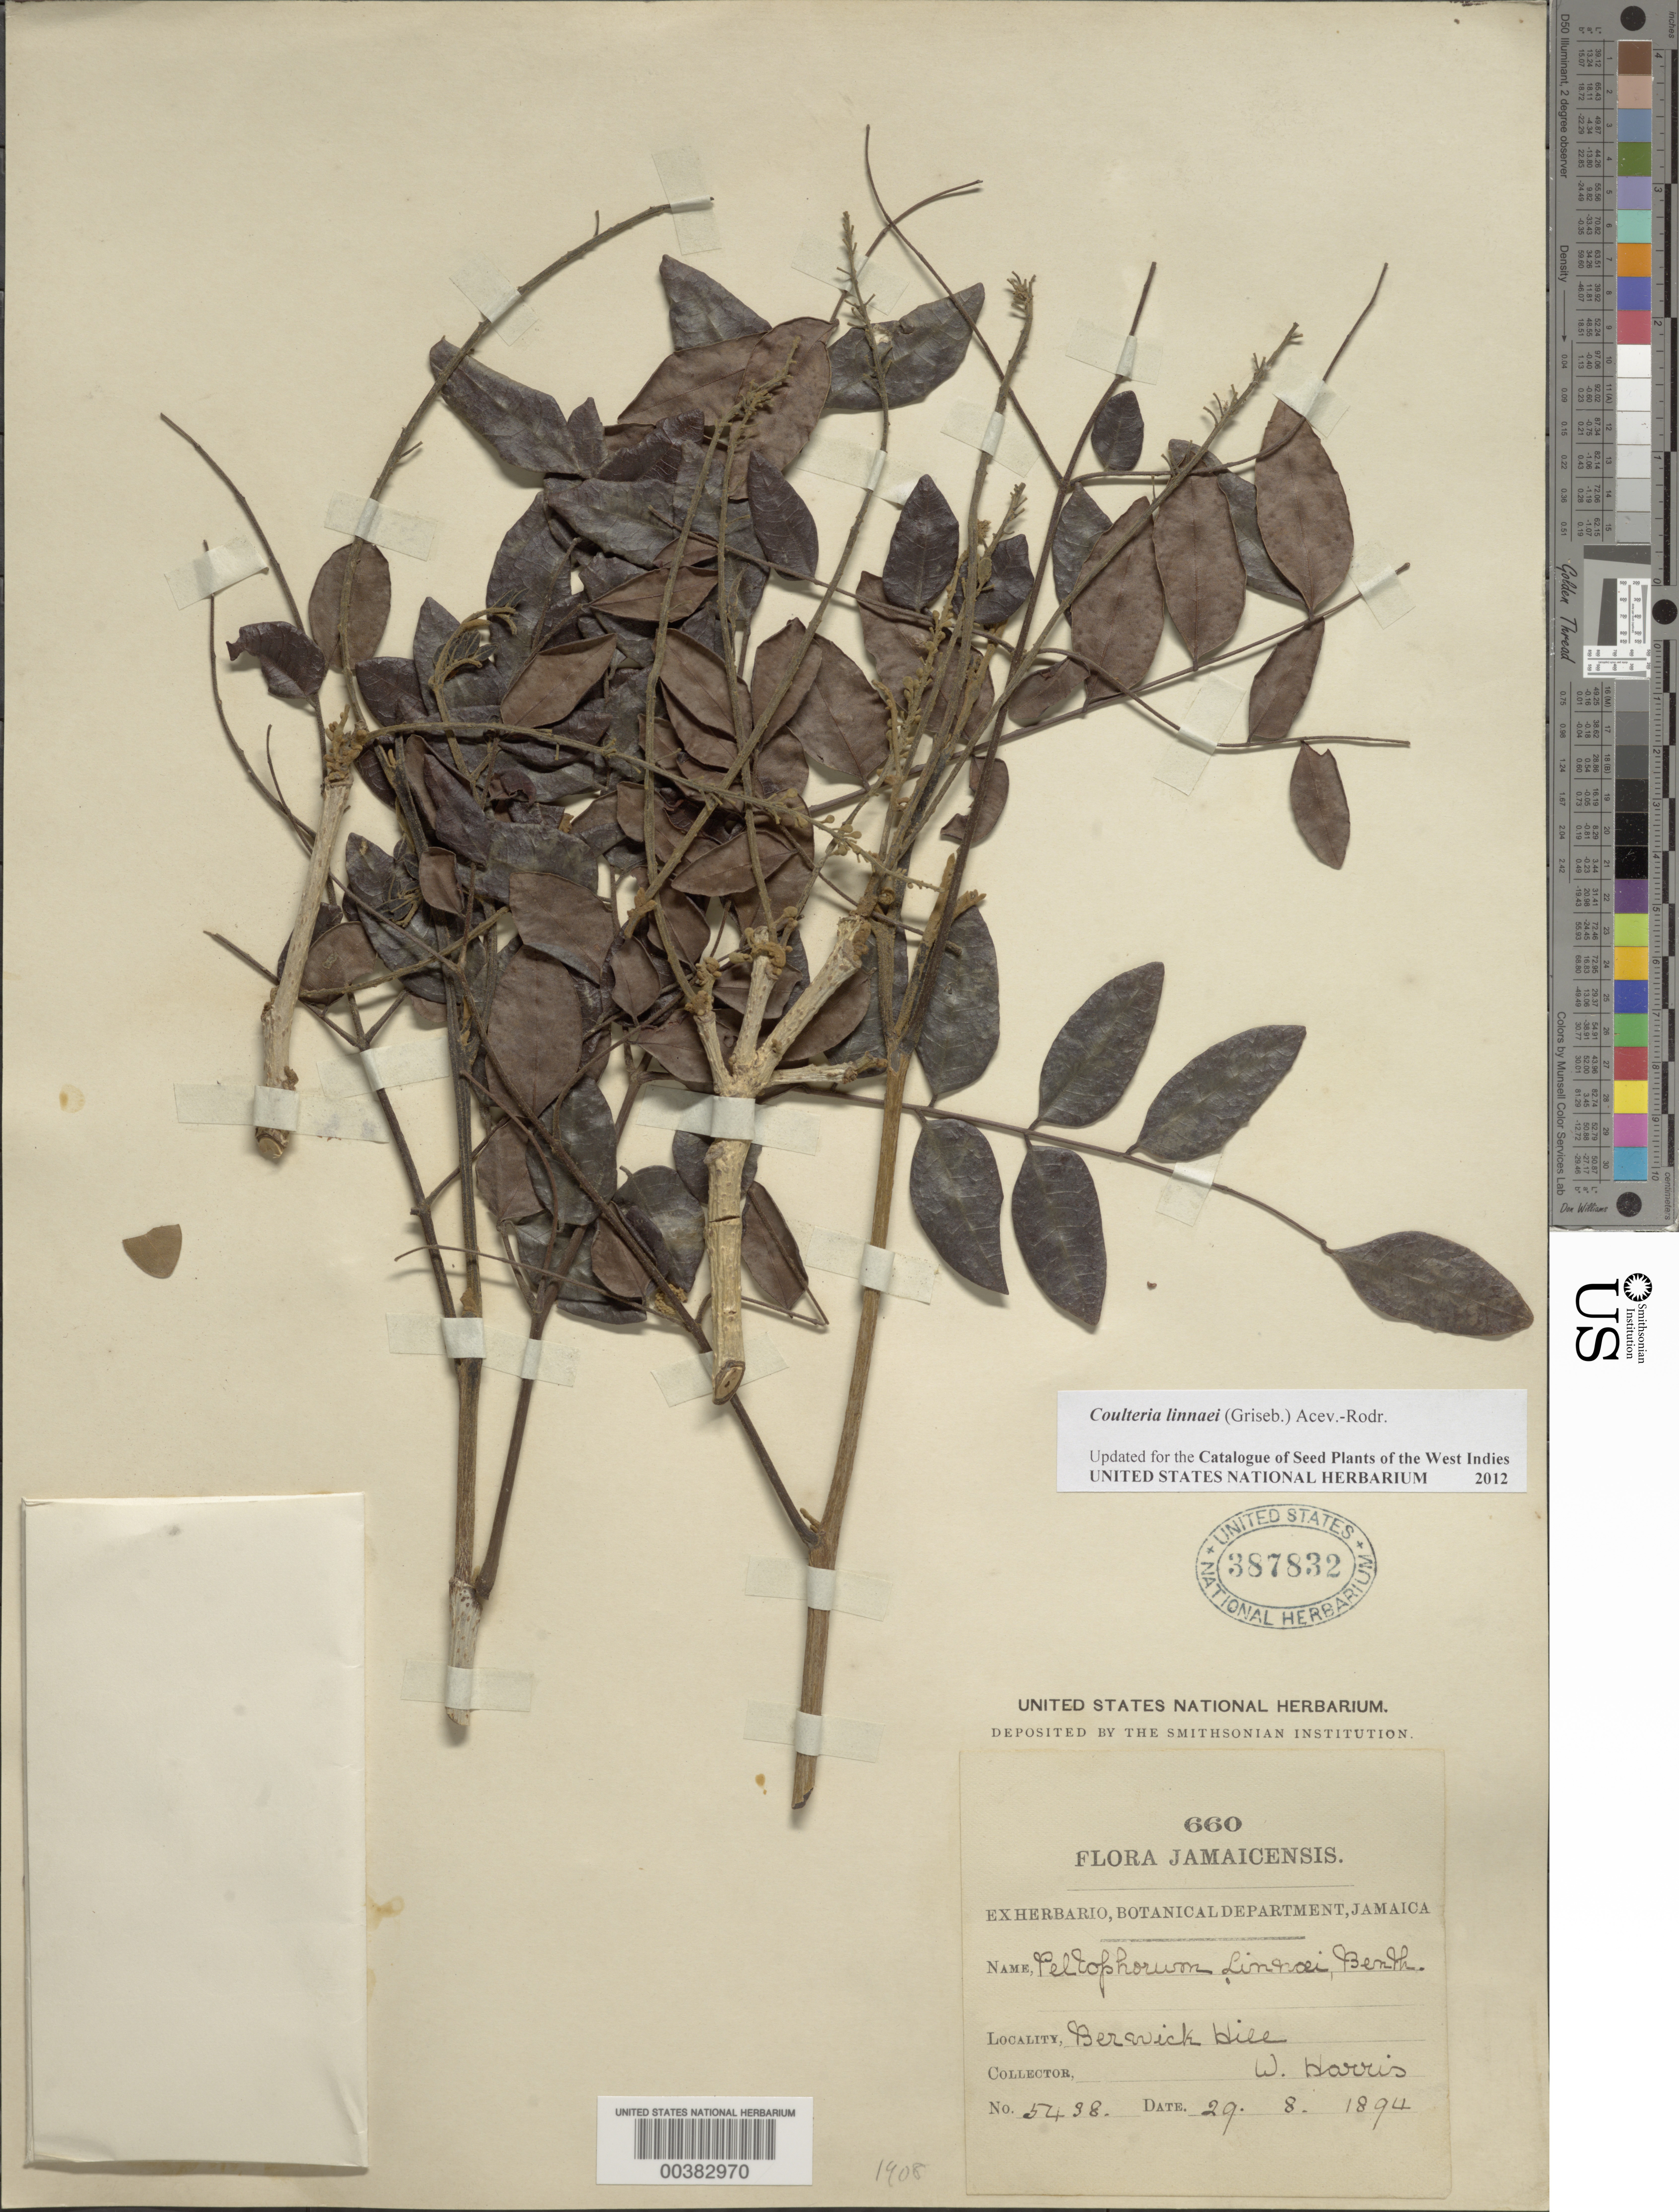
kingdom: Plantae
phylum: Tracheophyta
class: Magnoliopsida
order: Fabales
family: Fabaceae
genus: Coulteria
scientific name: Coulteria linnaei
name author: (Griseb.) Acev.-Rodr.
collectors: W. H. Harris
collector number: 5438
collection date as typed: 29 Aug 1894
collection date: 1894-08-29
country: Jamaica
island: Greater Antilles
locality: Berwick hill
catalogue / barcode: US 387832